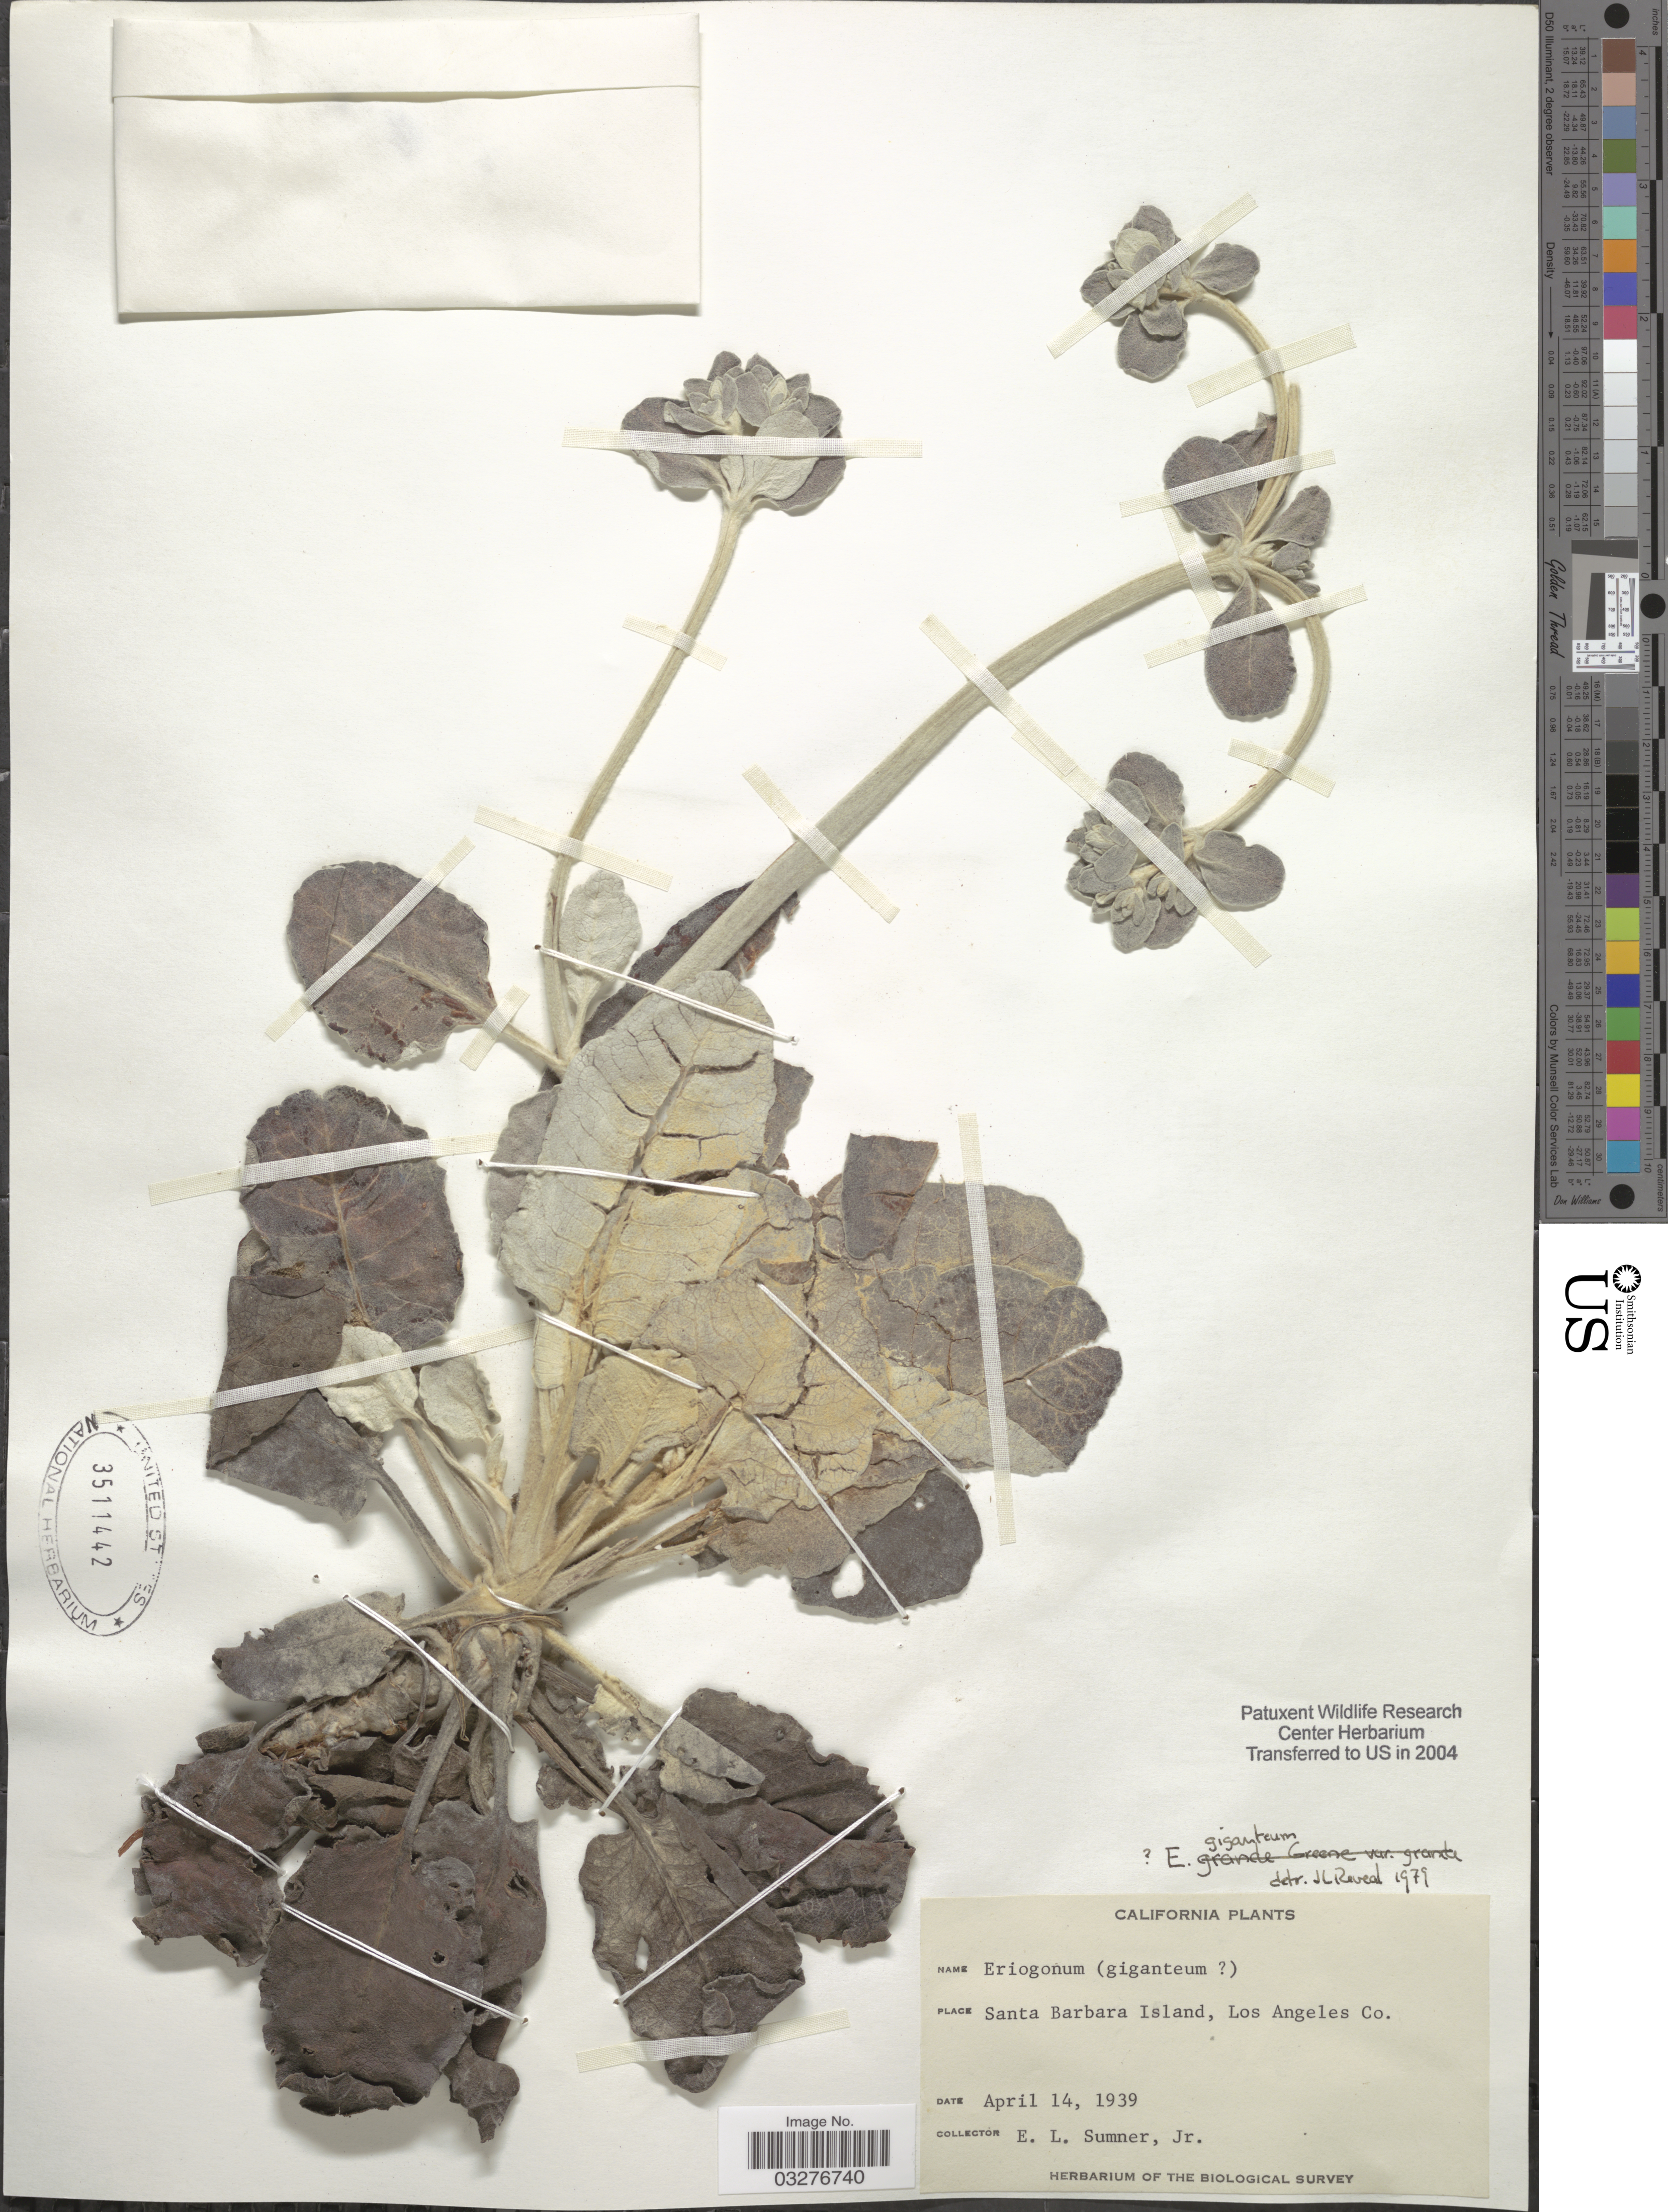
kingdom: Plantae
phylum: Tracheophyta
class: Magnoliopsida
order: Caryophyllales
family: Polygonaceae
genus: Eriogonum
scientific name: Eriogonum giganteum var. giganteum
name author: S. Watson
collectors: E. Sumner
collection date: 1939-04-14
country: United States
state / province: California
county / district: Los Angeles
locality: Santa Barbara Island, Los Angeles Co.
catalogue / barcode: US 3511442